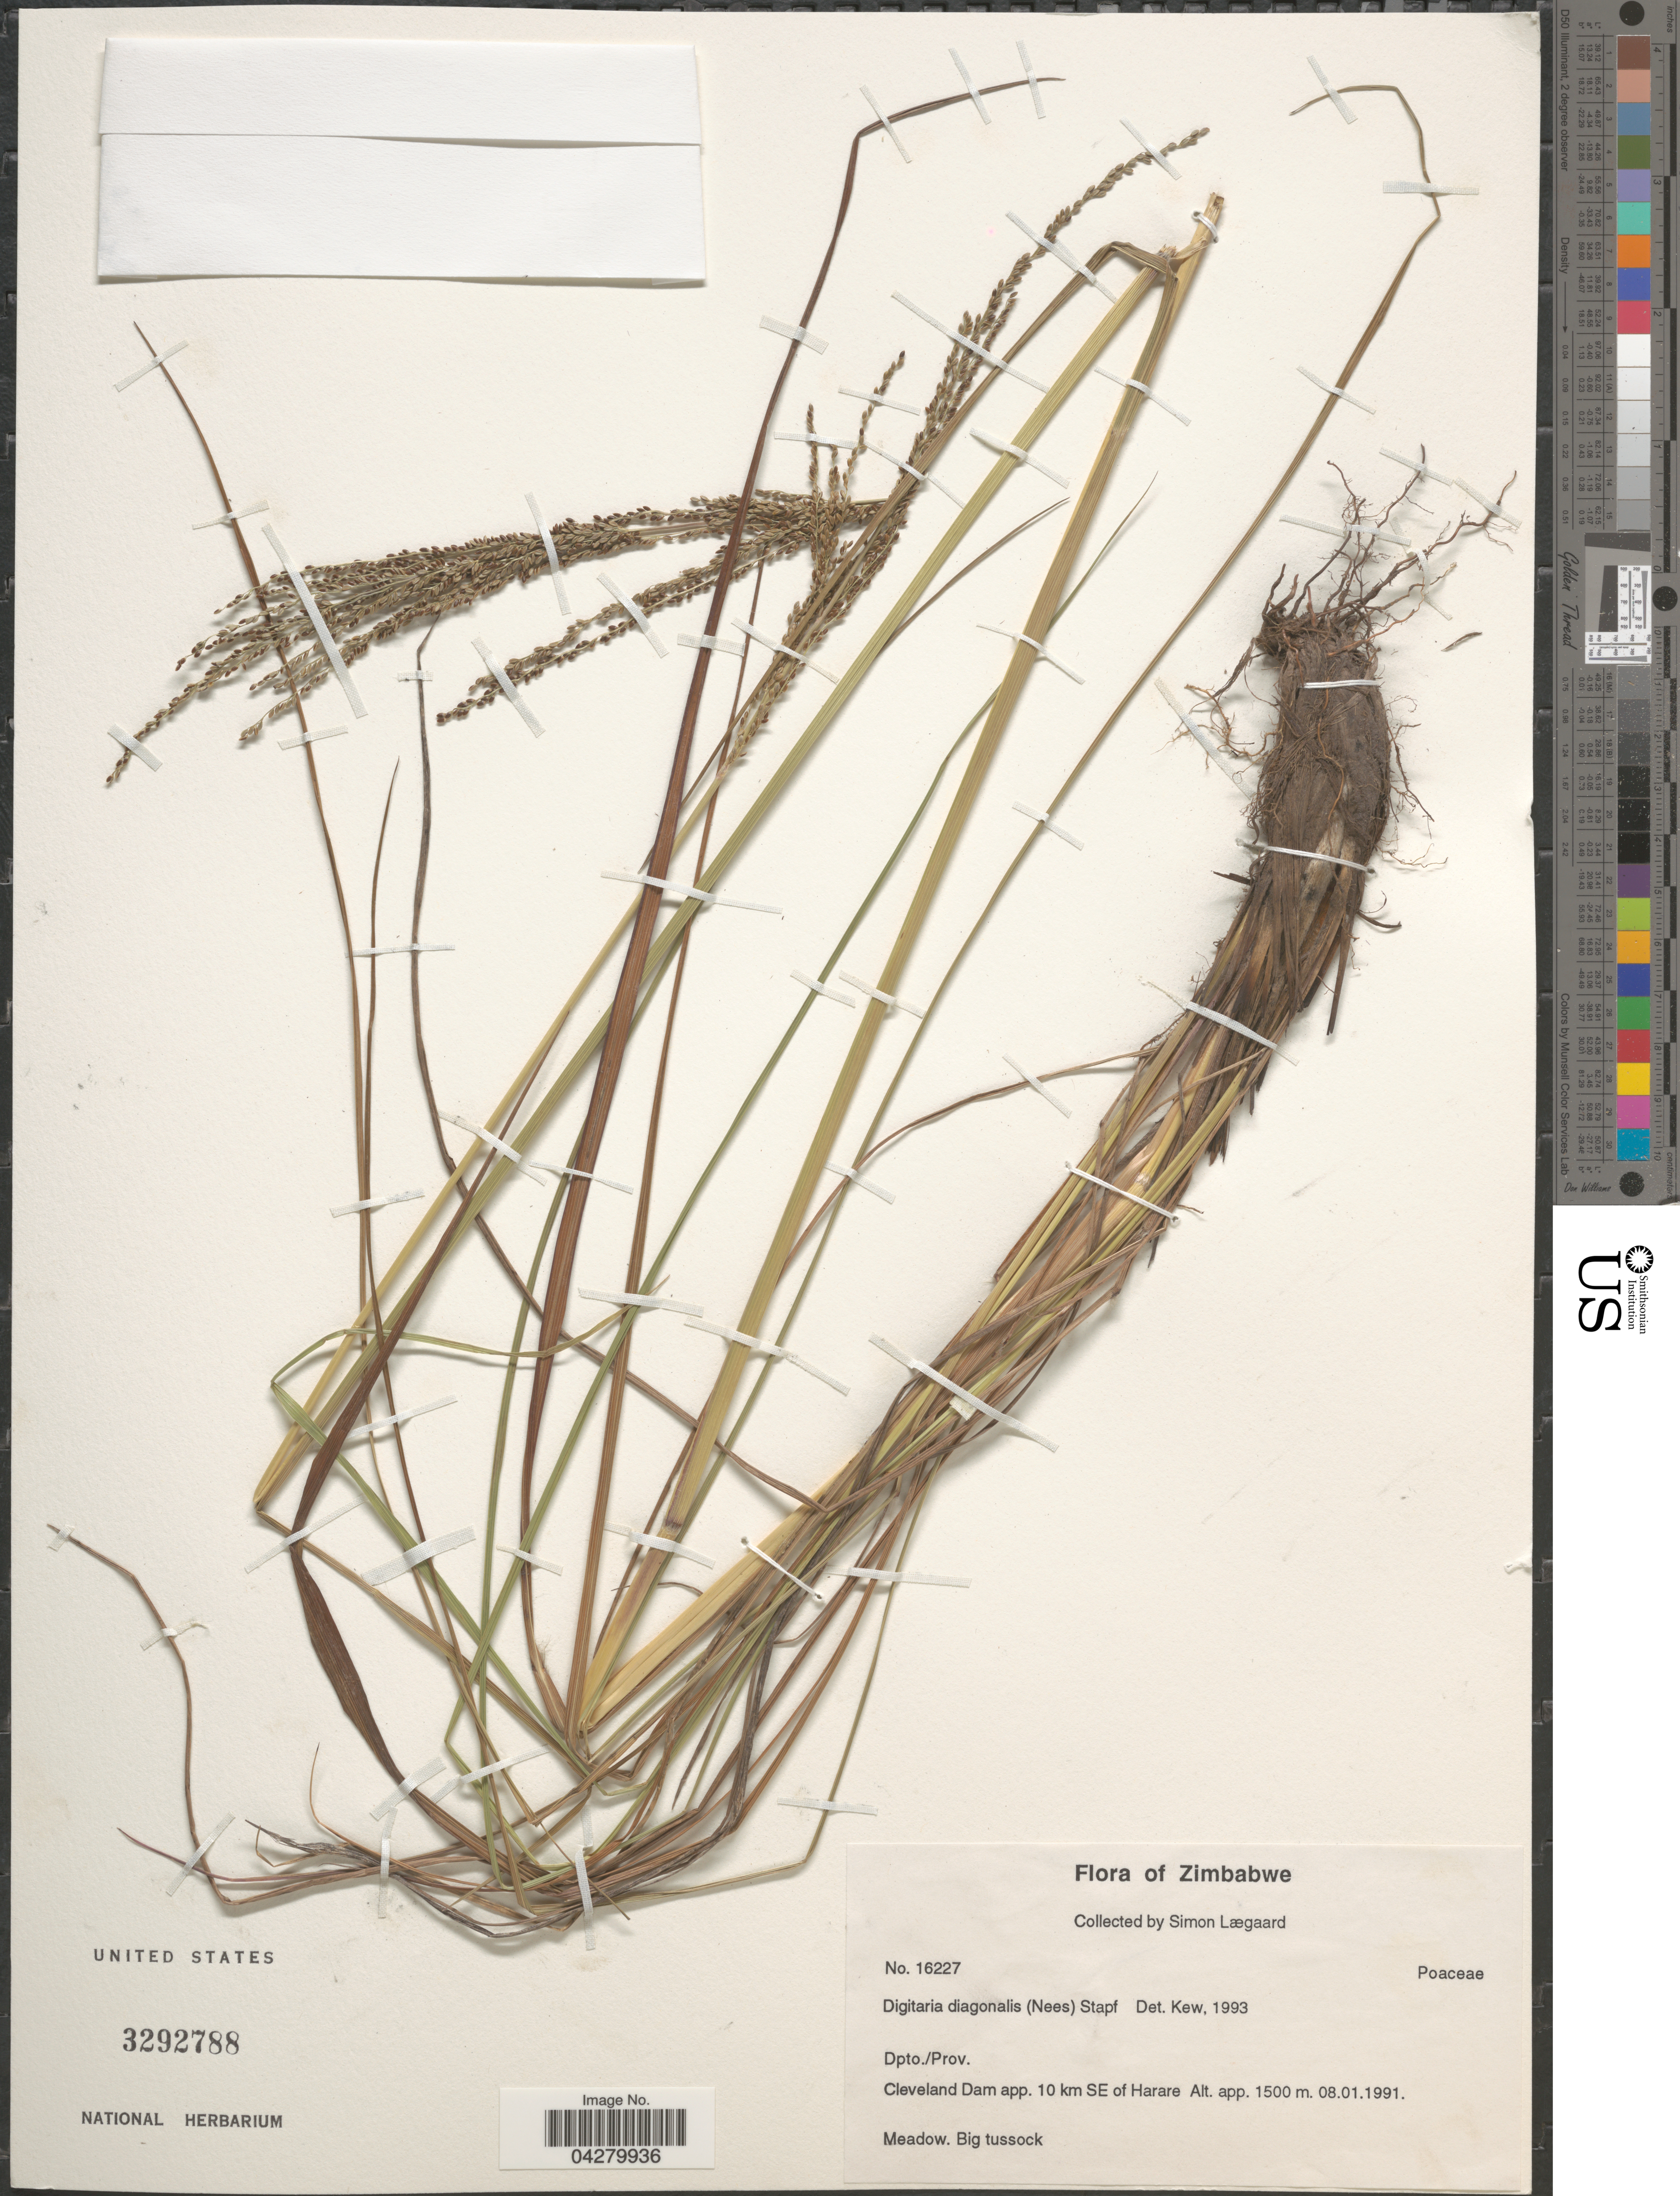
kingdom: Plantae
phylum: Tracheophyta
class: Liliopsida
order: Poales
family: Poaceae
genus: Digitaria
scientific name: Digitaria diagonalis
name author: (Nees) Stapf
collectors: S. Lægaard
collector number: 16227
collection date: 1991-01-08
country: Zimbabwe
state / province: Harare (city)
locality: Dpto./Prov. Cleveland Dam app. 10 km SE of Harare.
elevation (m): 1500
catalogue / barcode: US 3292788